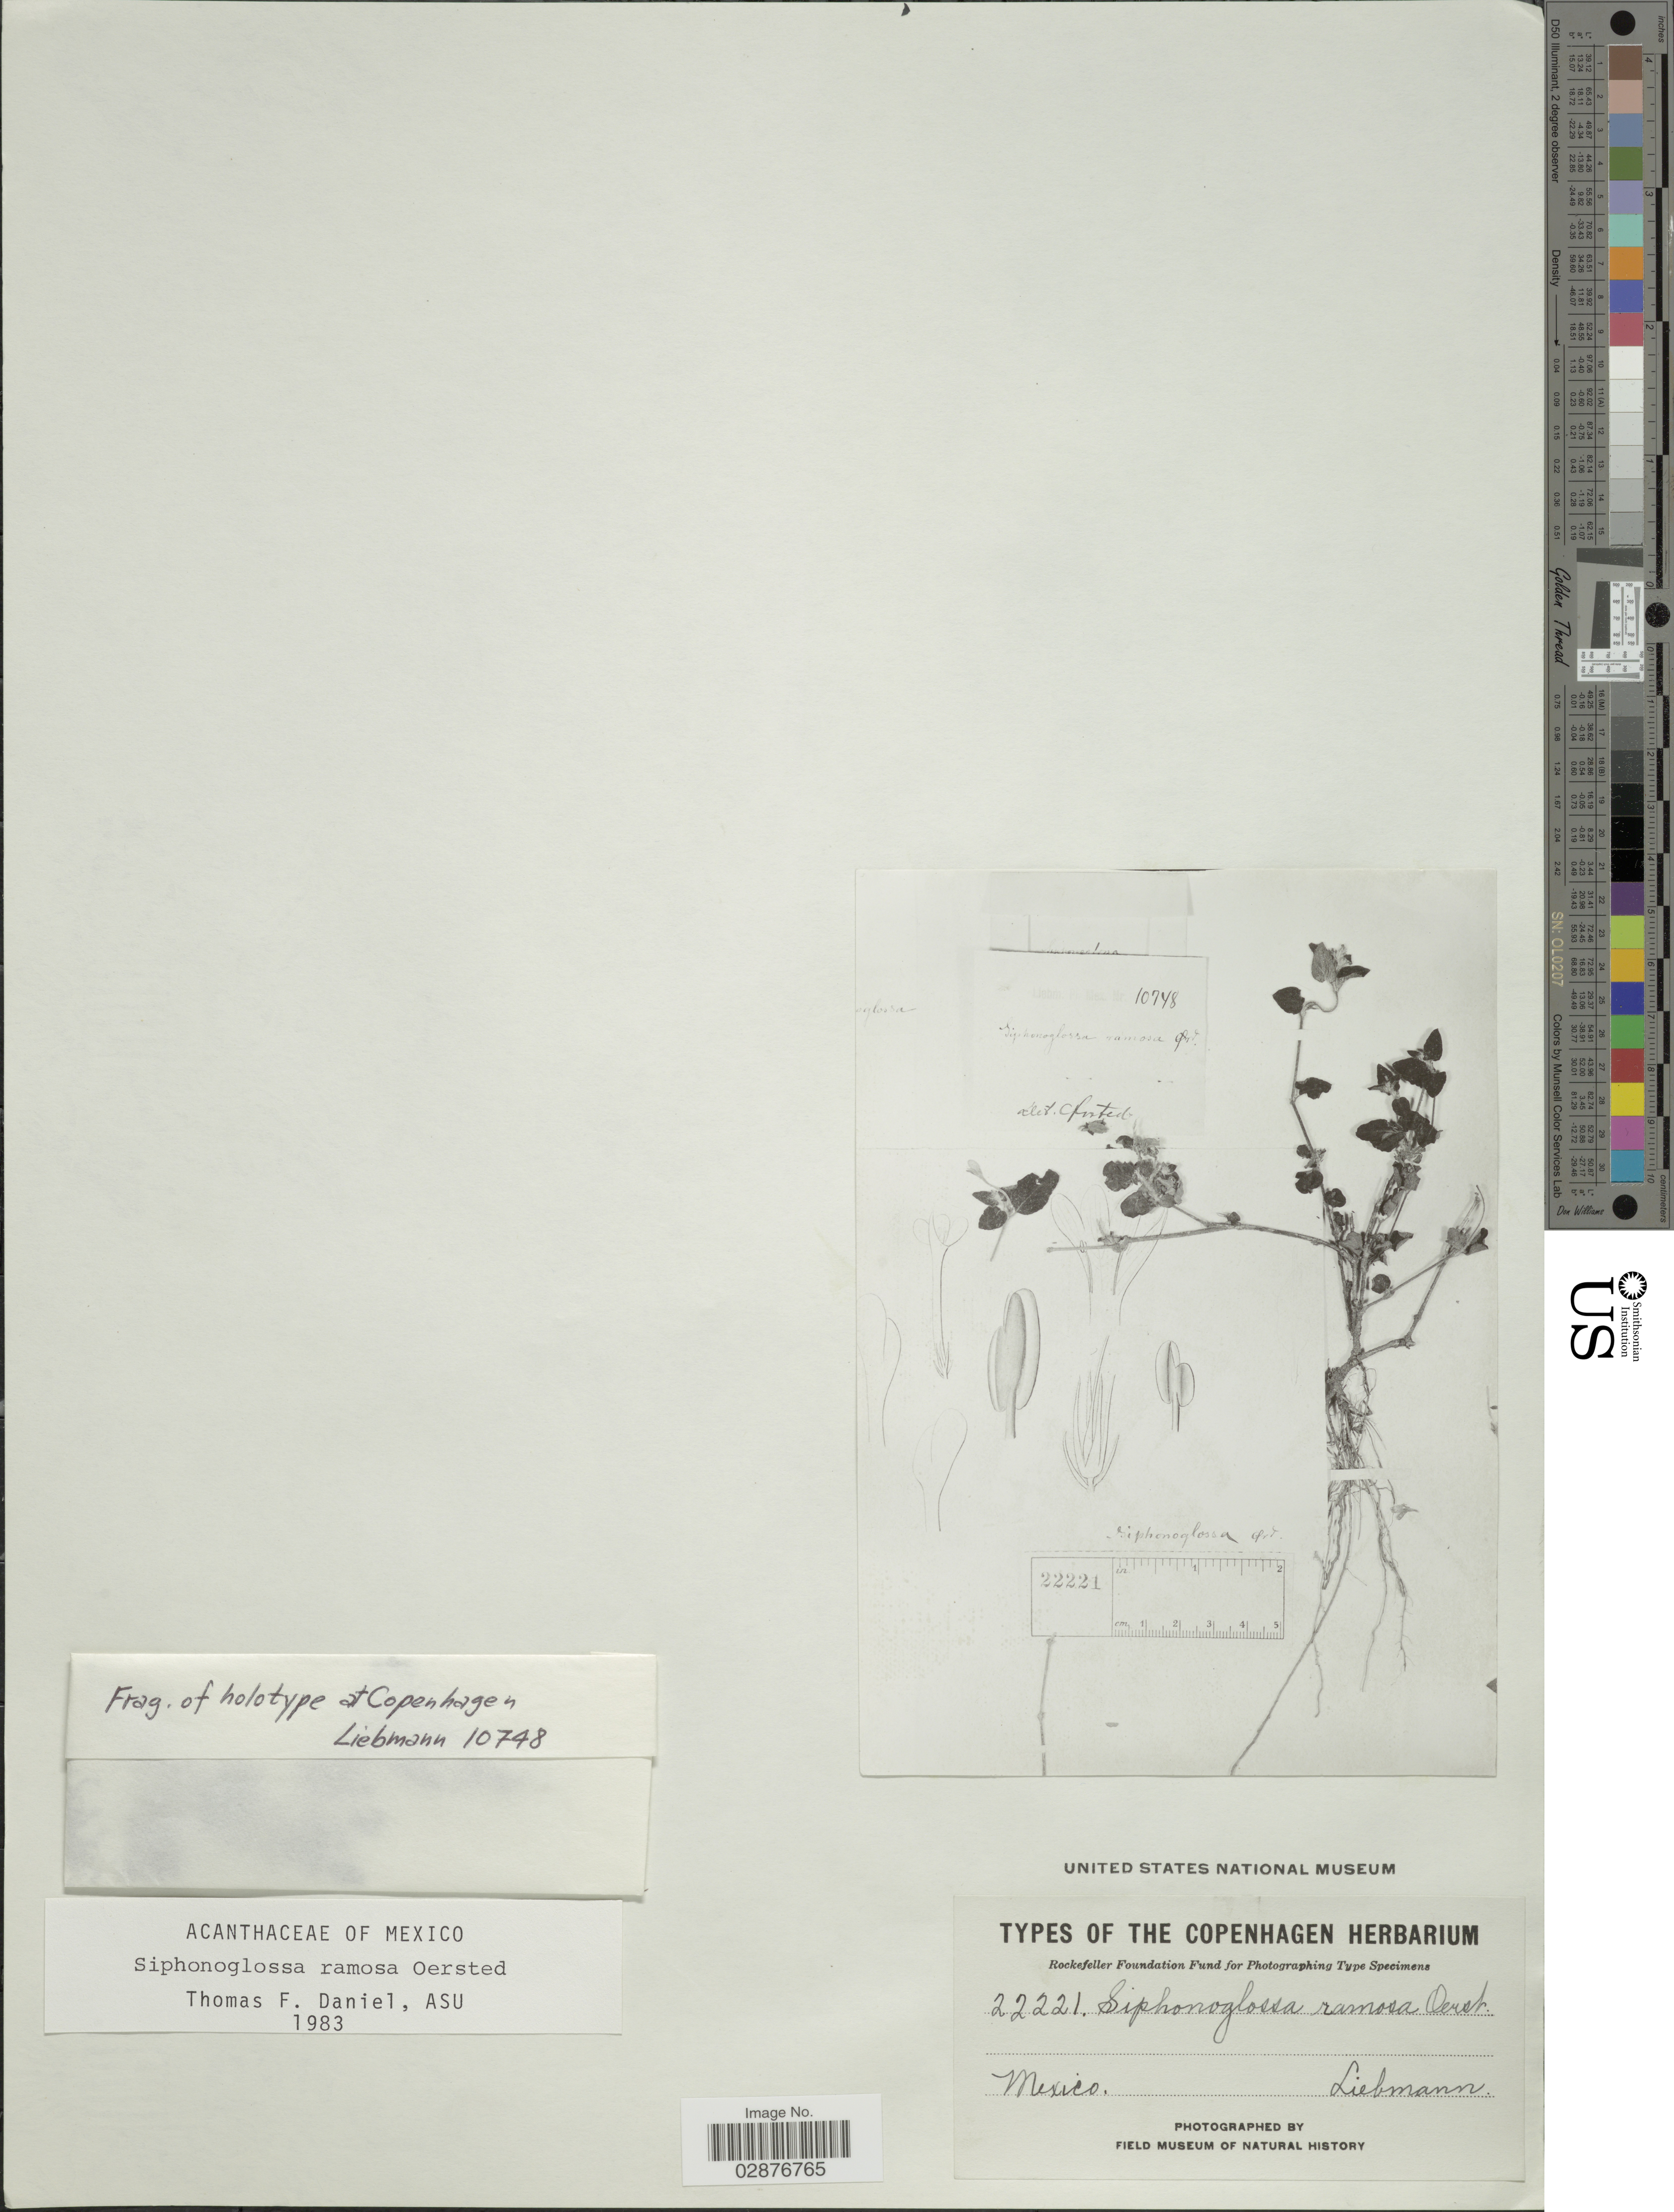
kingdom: Plantae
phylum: Tracheophyta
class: Magnoliopsida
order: Lamiales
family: Acanthaceae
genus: Justicia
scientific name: Justicia ramosa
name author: (Oerst.) V.A.W. Graham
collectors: Liebmann, --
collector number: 22221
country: Mexico